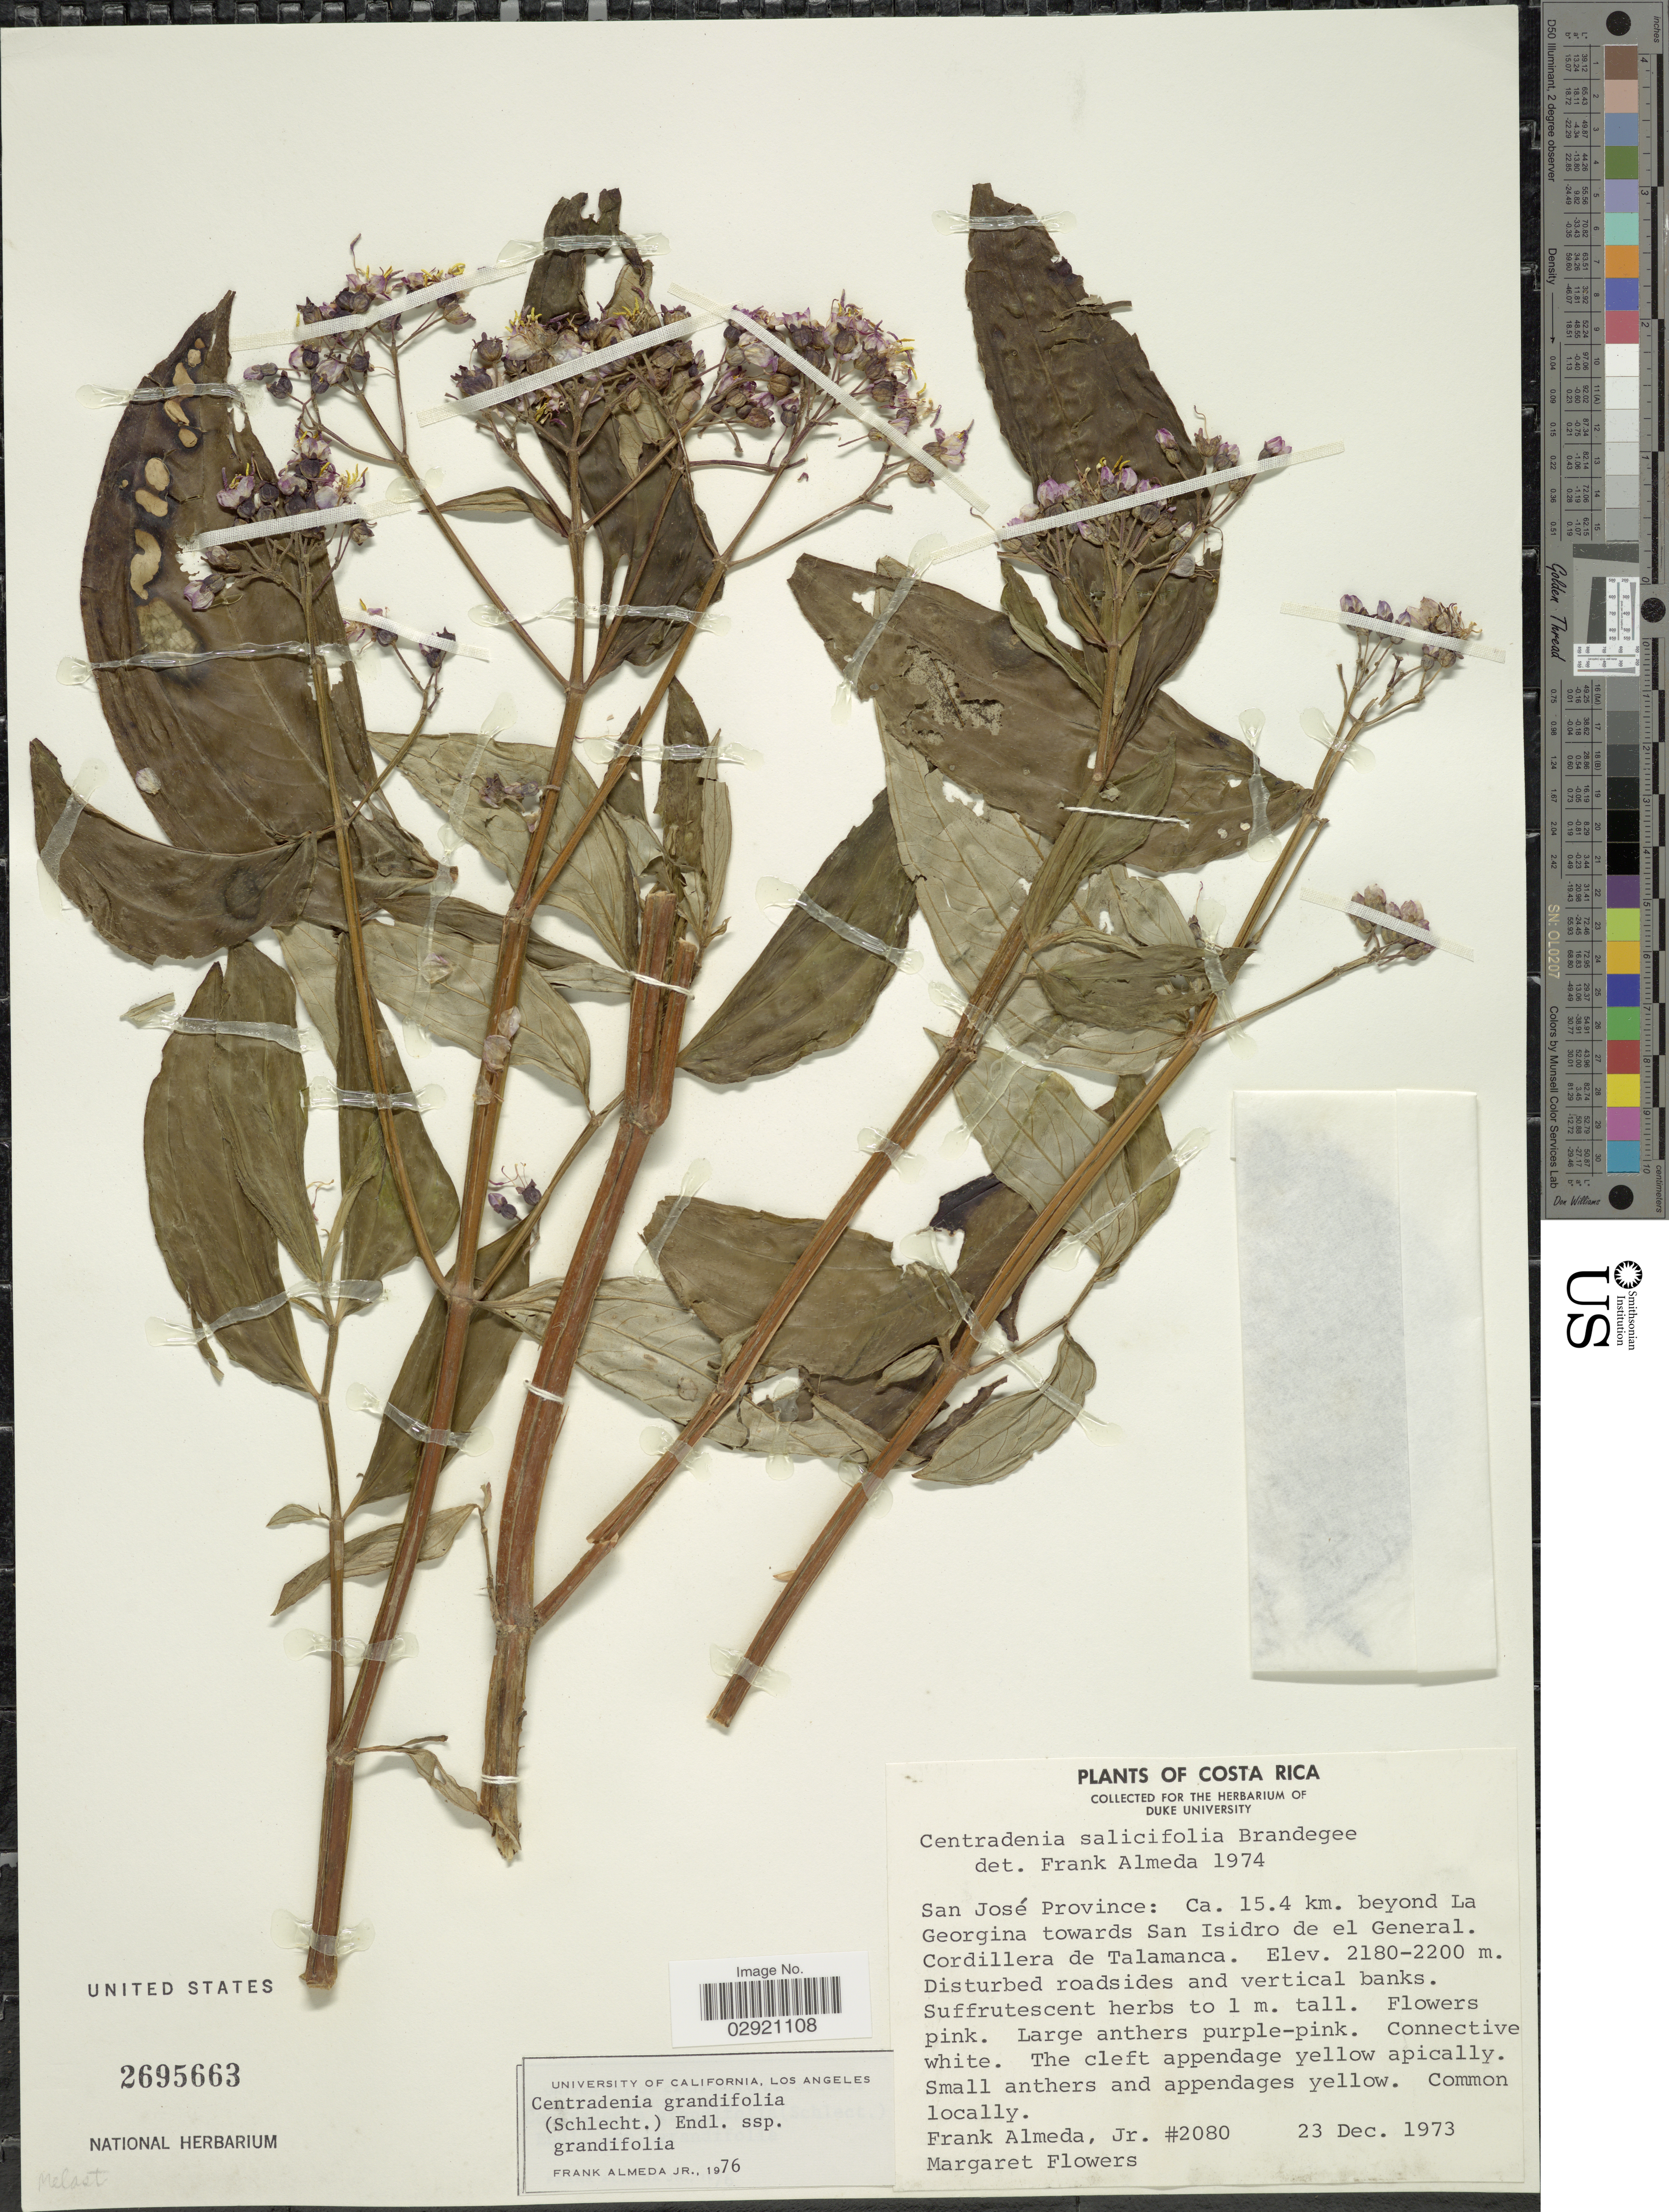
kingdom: Plantae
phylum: Tracheophyta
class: Magnoliopsida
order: Myrtales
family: Melastomataceae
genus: Centradenia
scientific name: Centradenia grandifolia subsp. grandifolia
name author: (Schltdl.) Endl.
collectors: F. Almeda & M. Flowers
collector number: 2080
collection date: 1973-12-23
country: Costa Rica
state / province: San José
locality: Ca. 15.4 km. beyond La Georgina towards San Isidro de el General. Cordillera de Talamanca.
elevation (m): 2180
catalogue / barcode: US 2695663